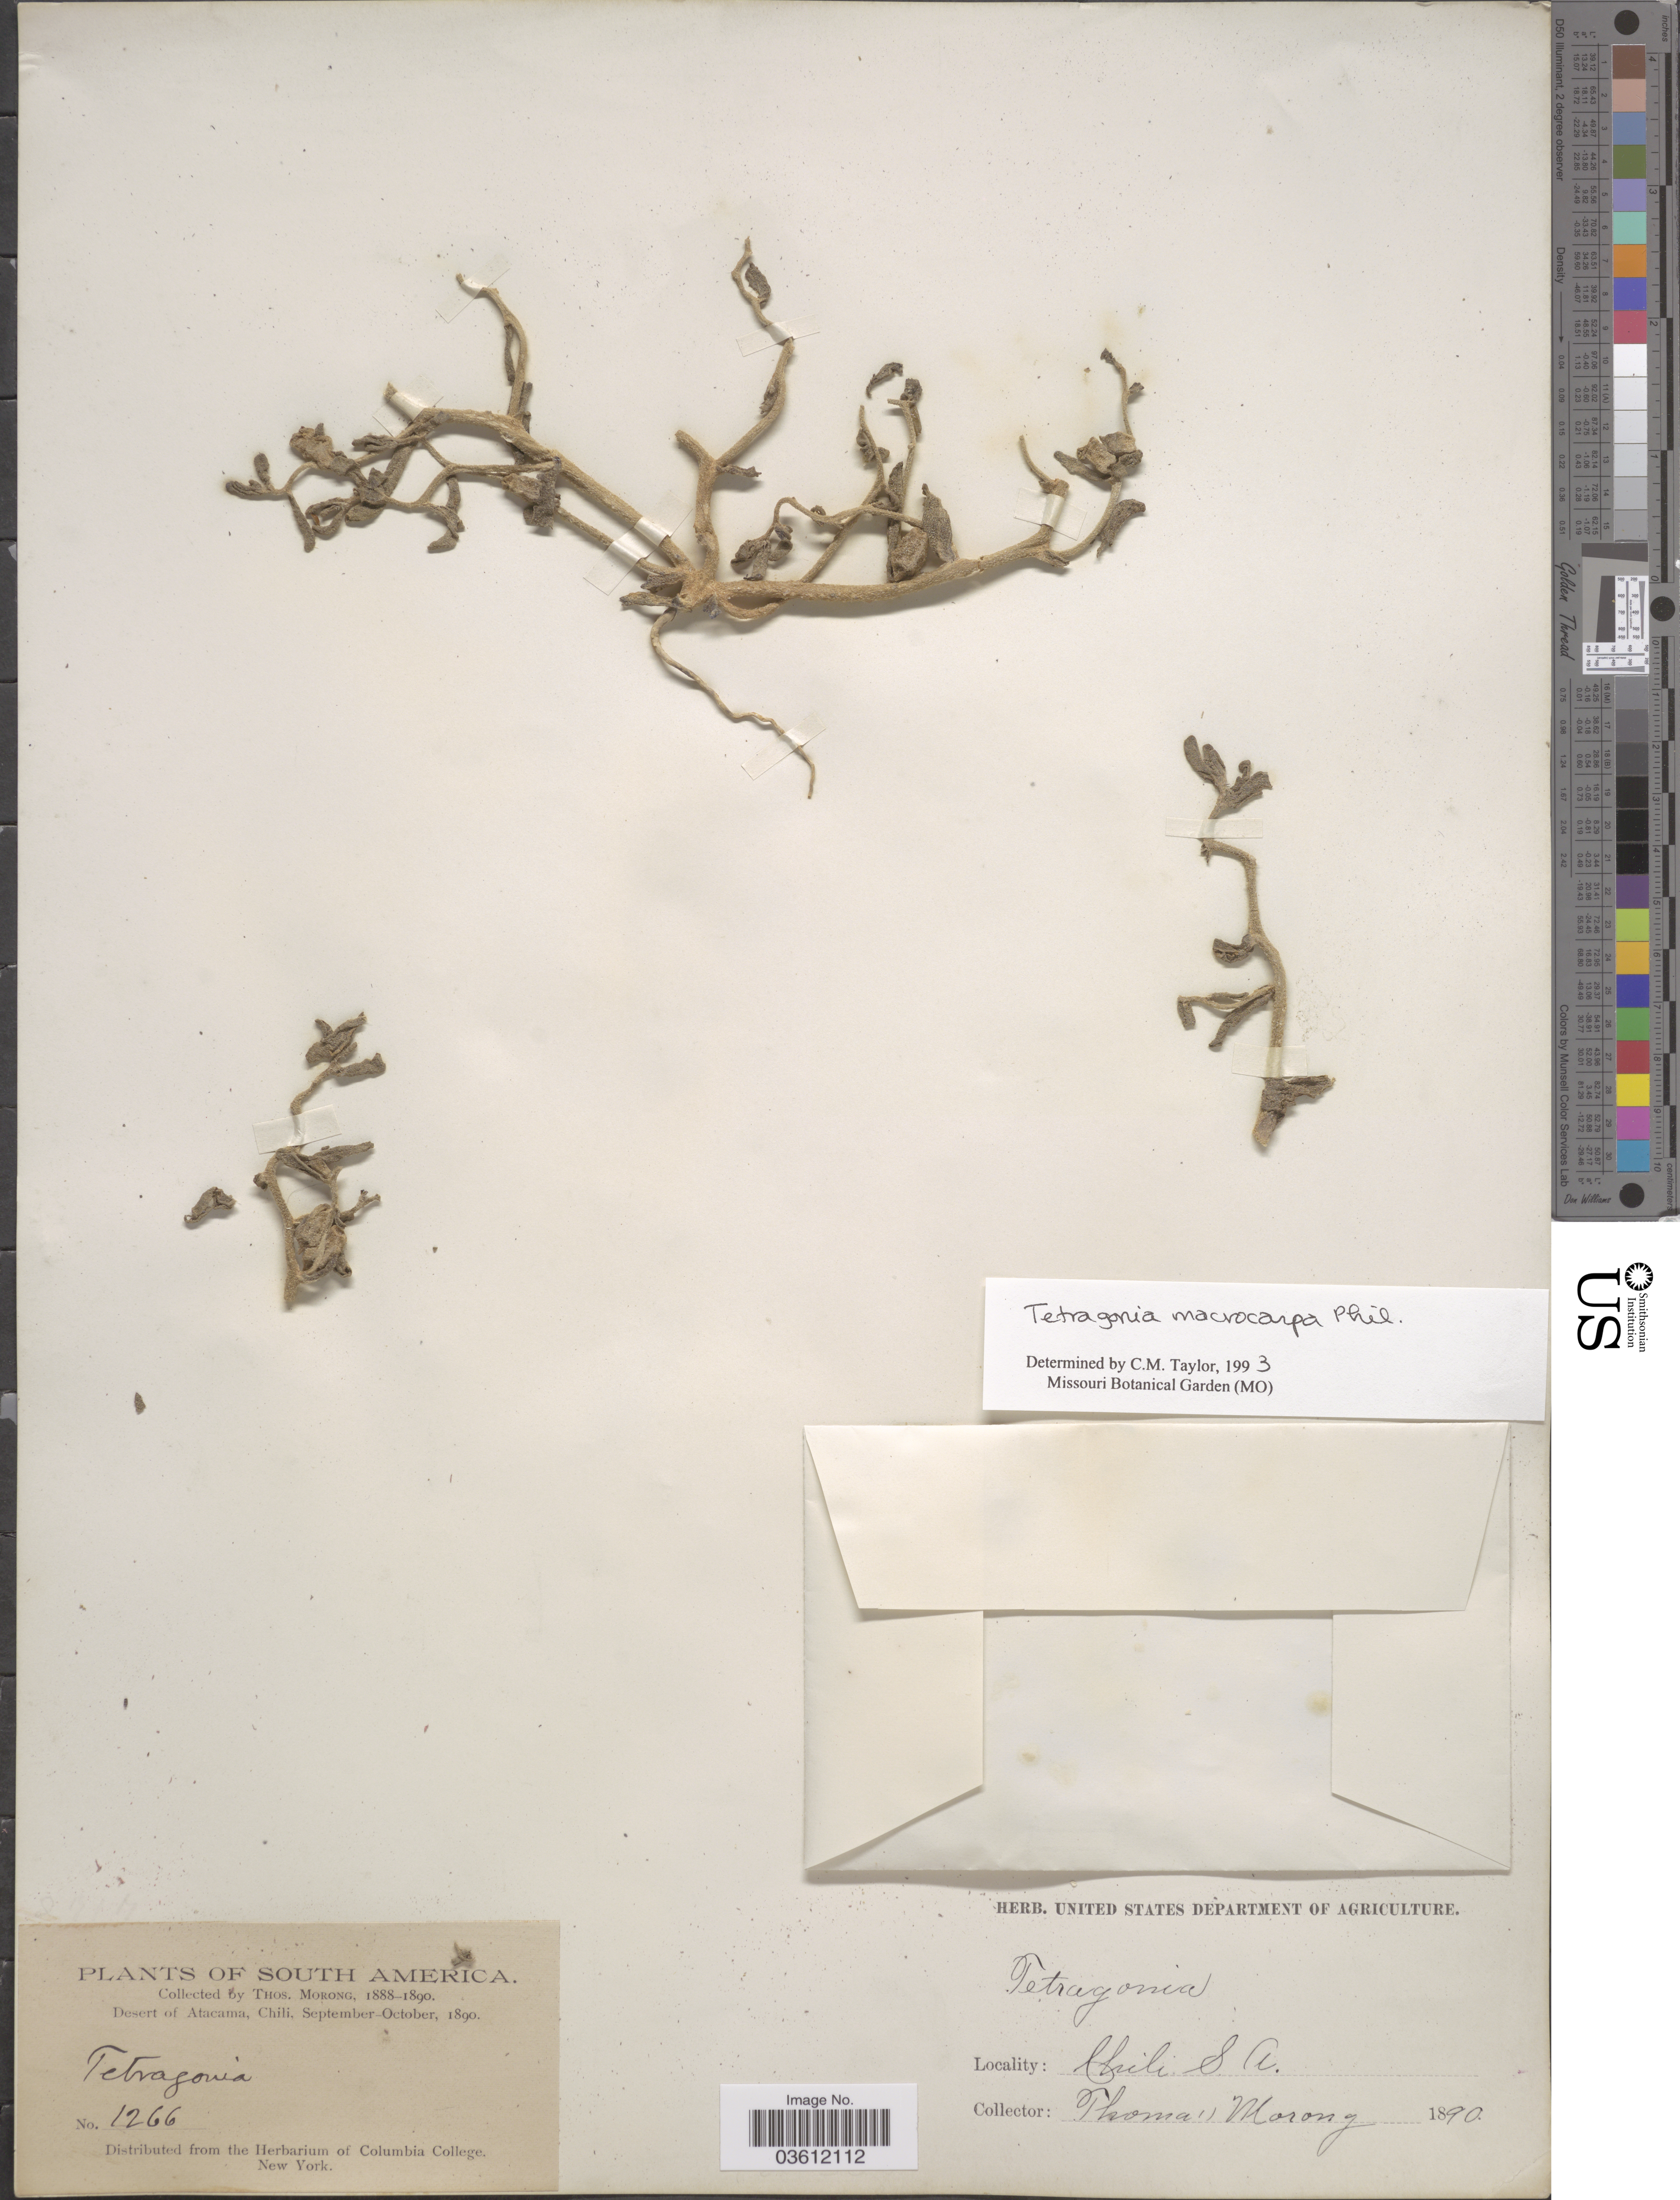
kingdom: Plantae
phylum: Tracheophyta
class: Magnoliopsida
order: Caryophyllales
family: Aizoaceae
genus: Tetragonia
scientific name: Tetragonia maritima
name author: Barnéoud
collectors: ex herb. T. Morong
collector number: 1266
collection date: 1890-09/1890-10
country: Chile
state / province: Atacama (III)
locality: Desert of Atacama.